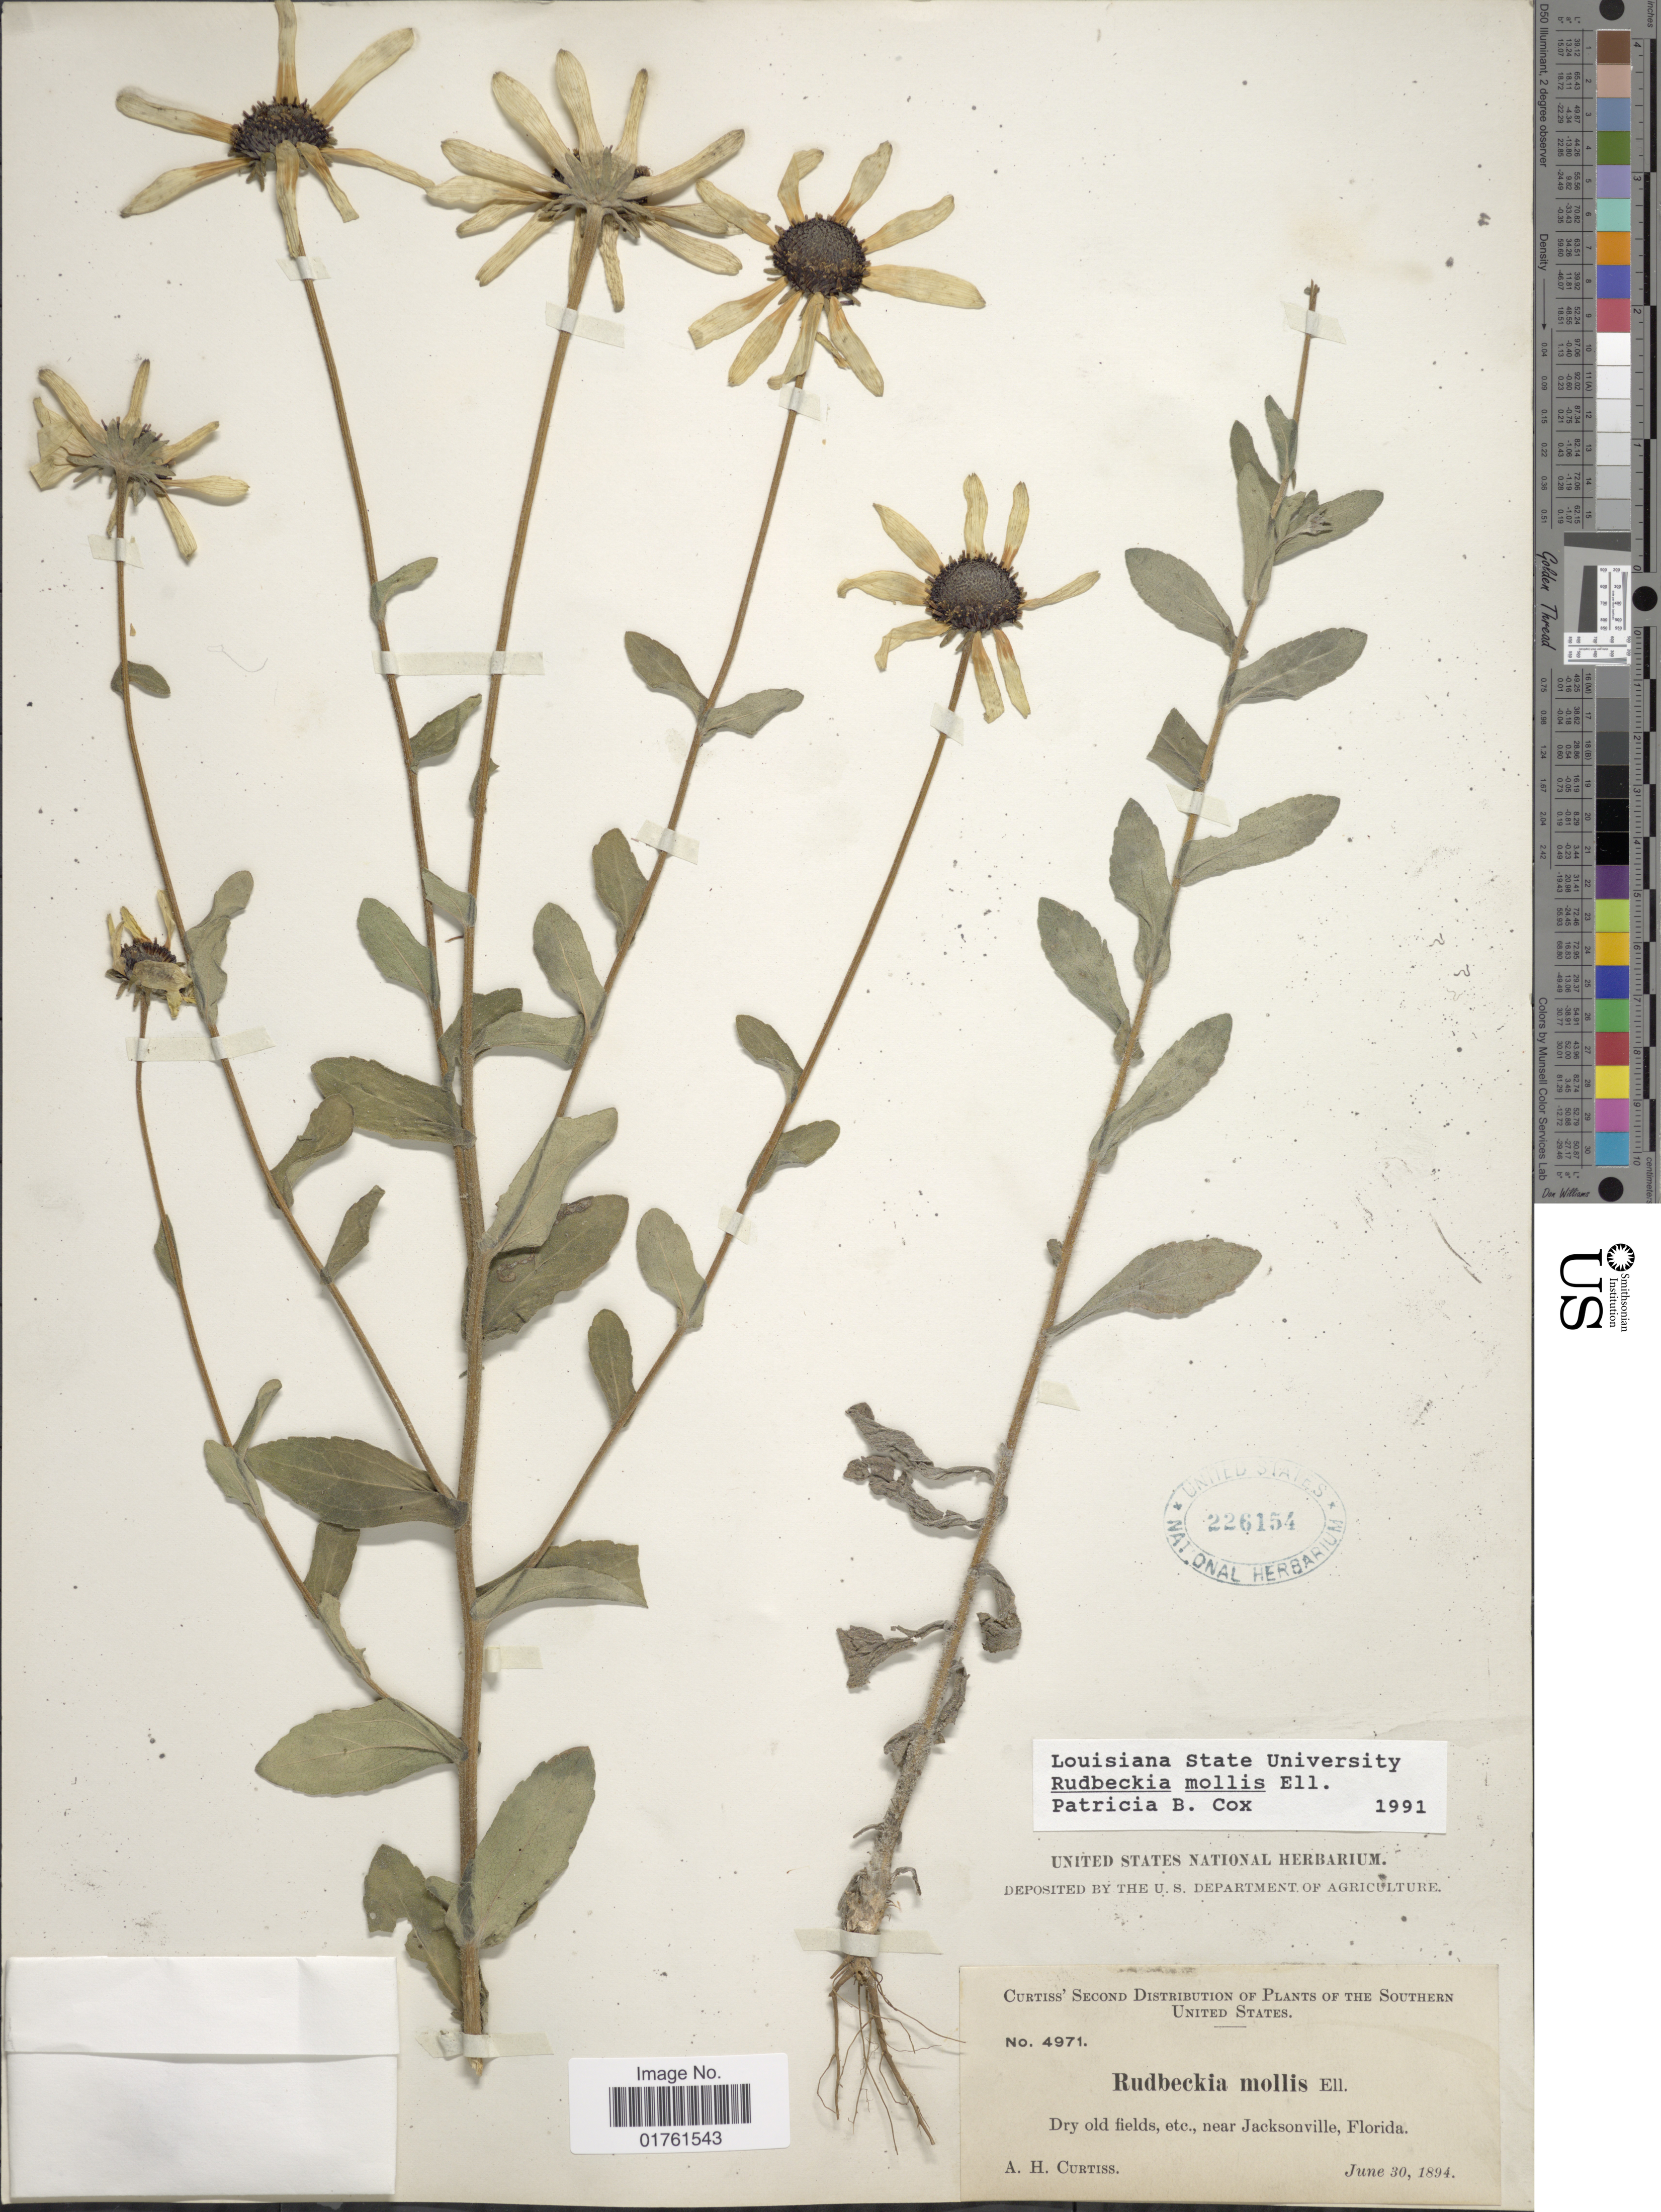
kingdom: Plantae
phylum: Tracheophyta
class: Magnoliopsida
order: Asterales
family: Asteraceae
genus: Rudbeckia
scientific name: Rudbeckia mollis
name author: Elliott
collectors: A. H. Curtiss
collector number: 4971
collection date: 1894-06-30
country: United States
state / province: Florida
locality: The Southern United States, Dry old fields, etc., near Jacksonville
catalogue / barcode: US 226154